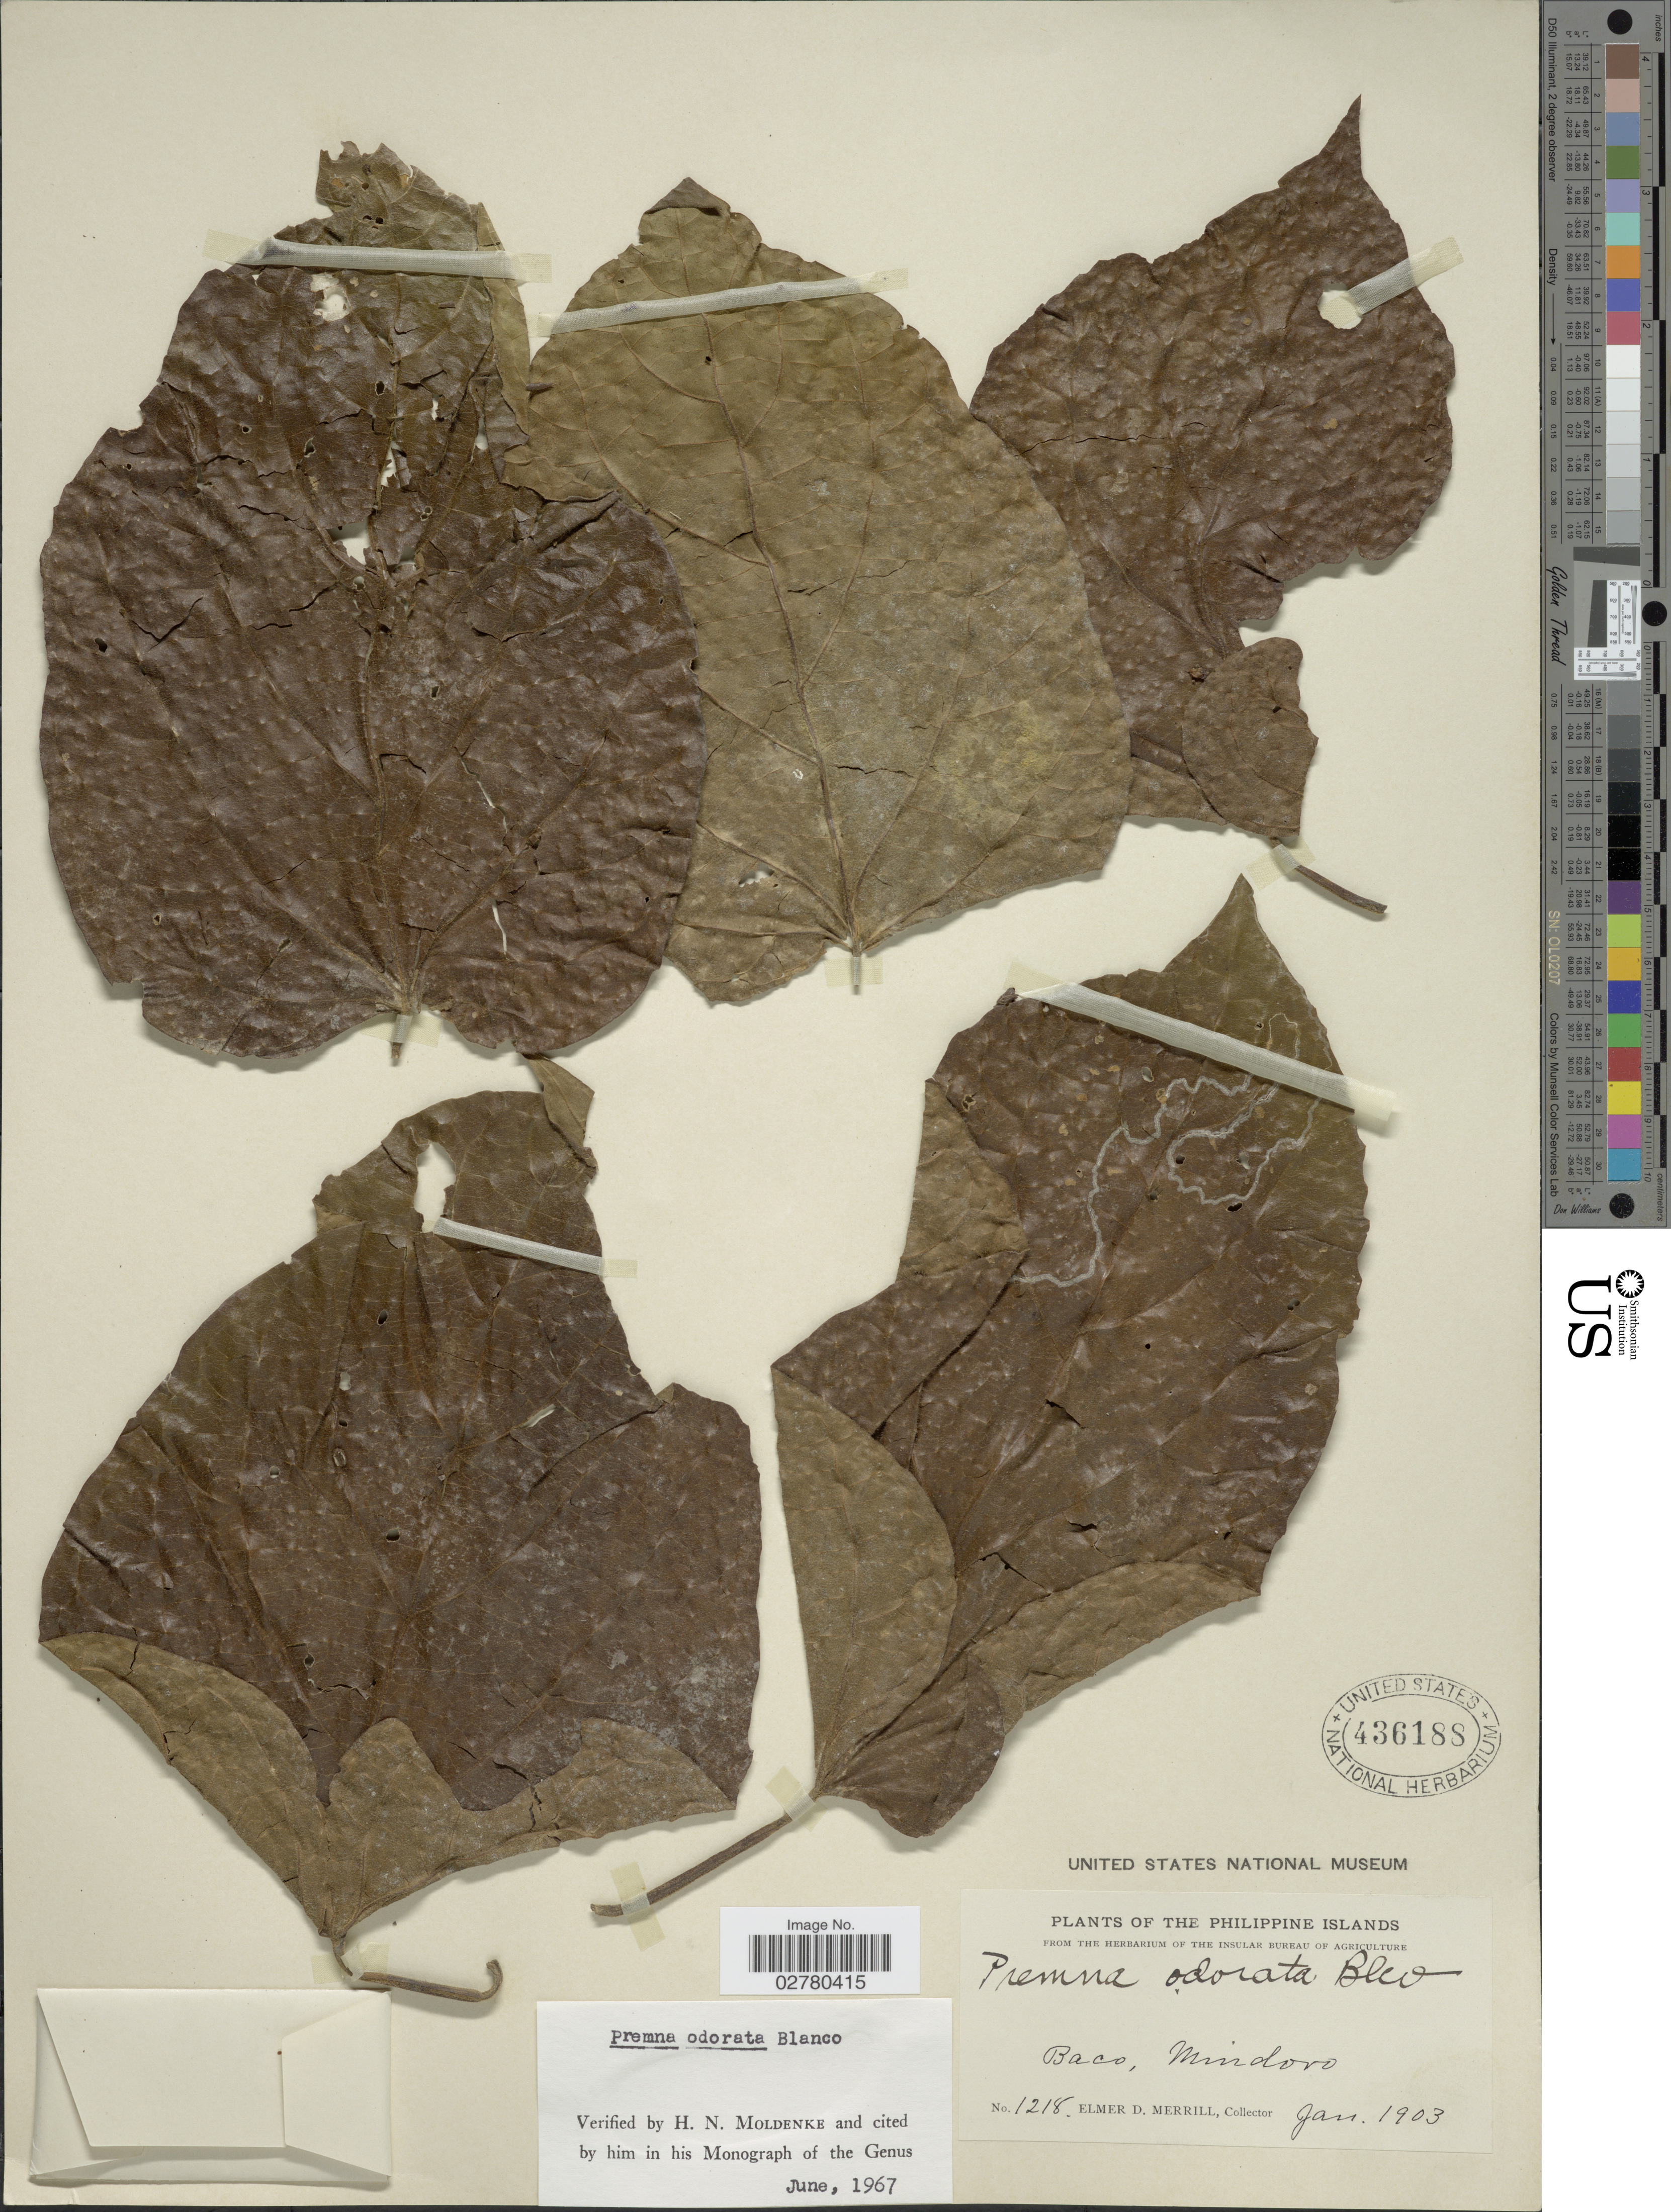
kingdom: Plantae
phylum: Tracheophyta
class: Magnoliopsida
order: Lamiales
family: Lamiaceae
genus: Premna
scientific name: Premna odorata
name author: Blanco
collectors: E. D. Merrill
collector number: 1218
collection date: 1903-01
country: Philippines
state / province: Mimaropa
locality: Baco, Mindoro.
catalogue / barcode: US 436188